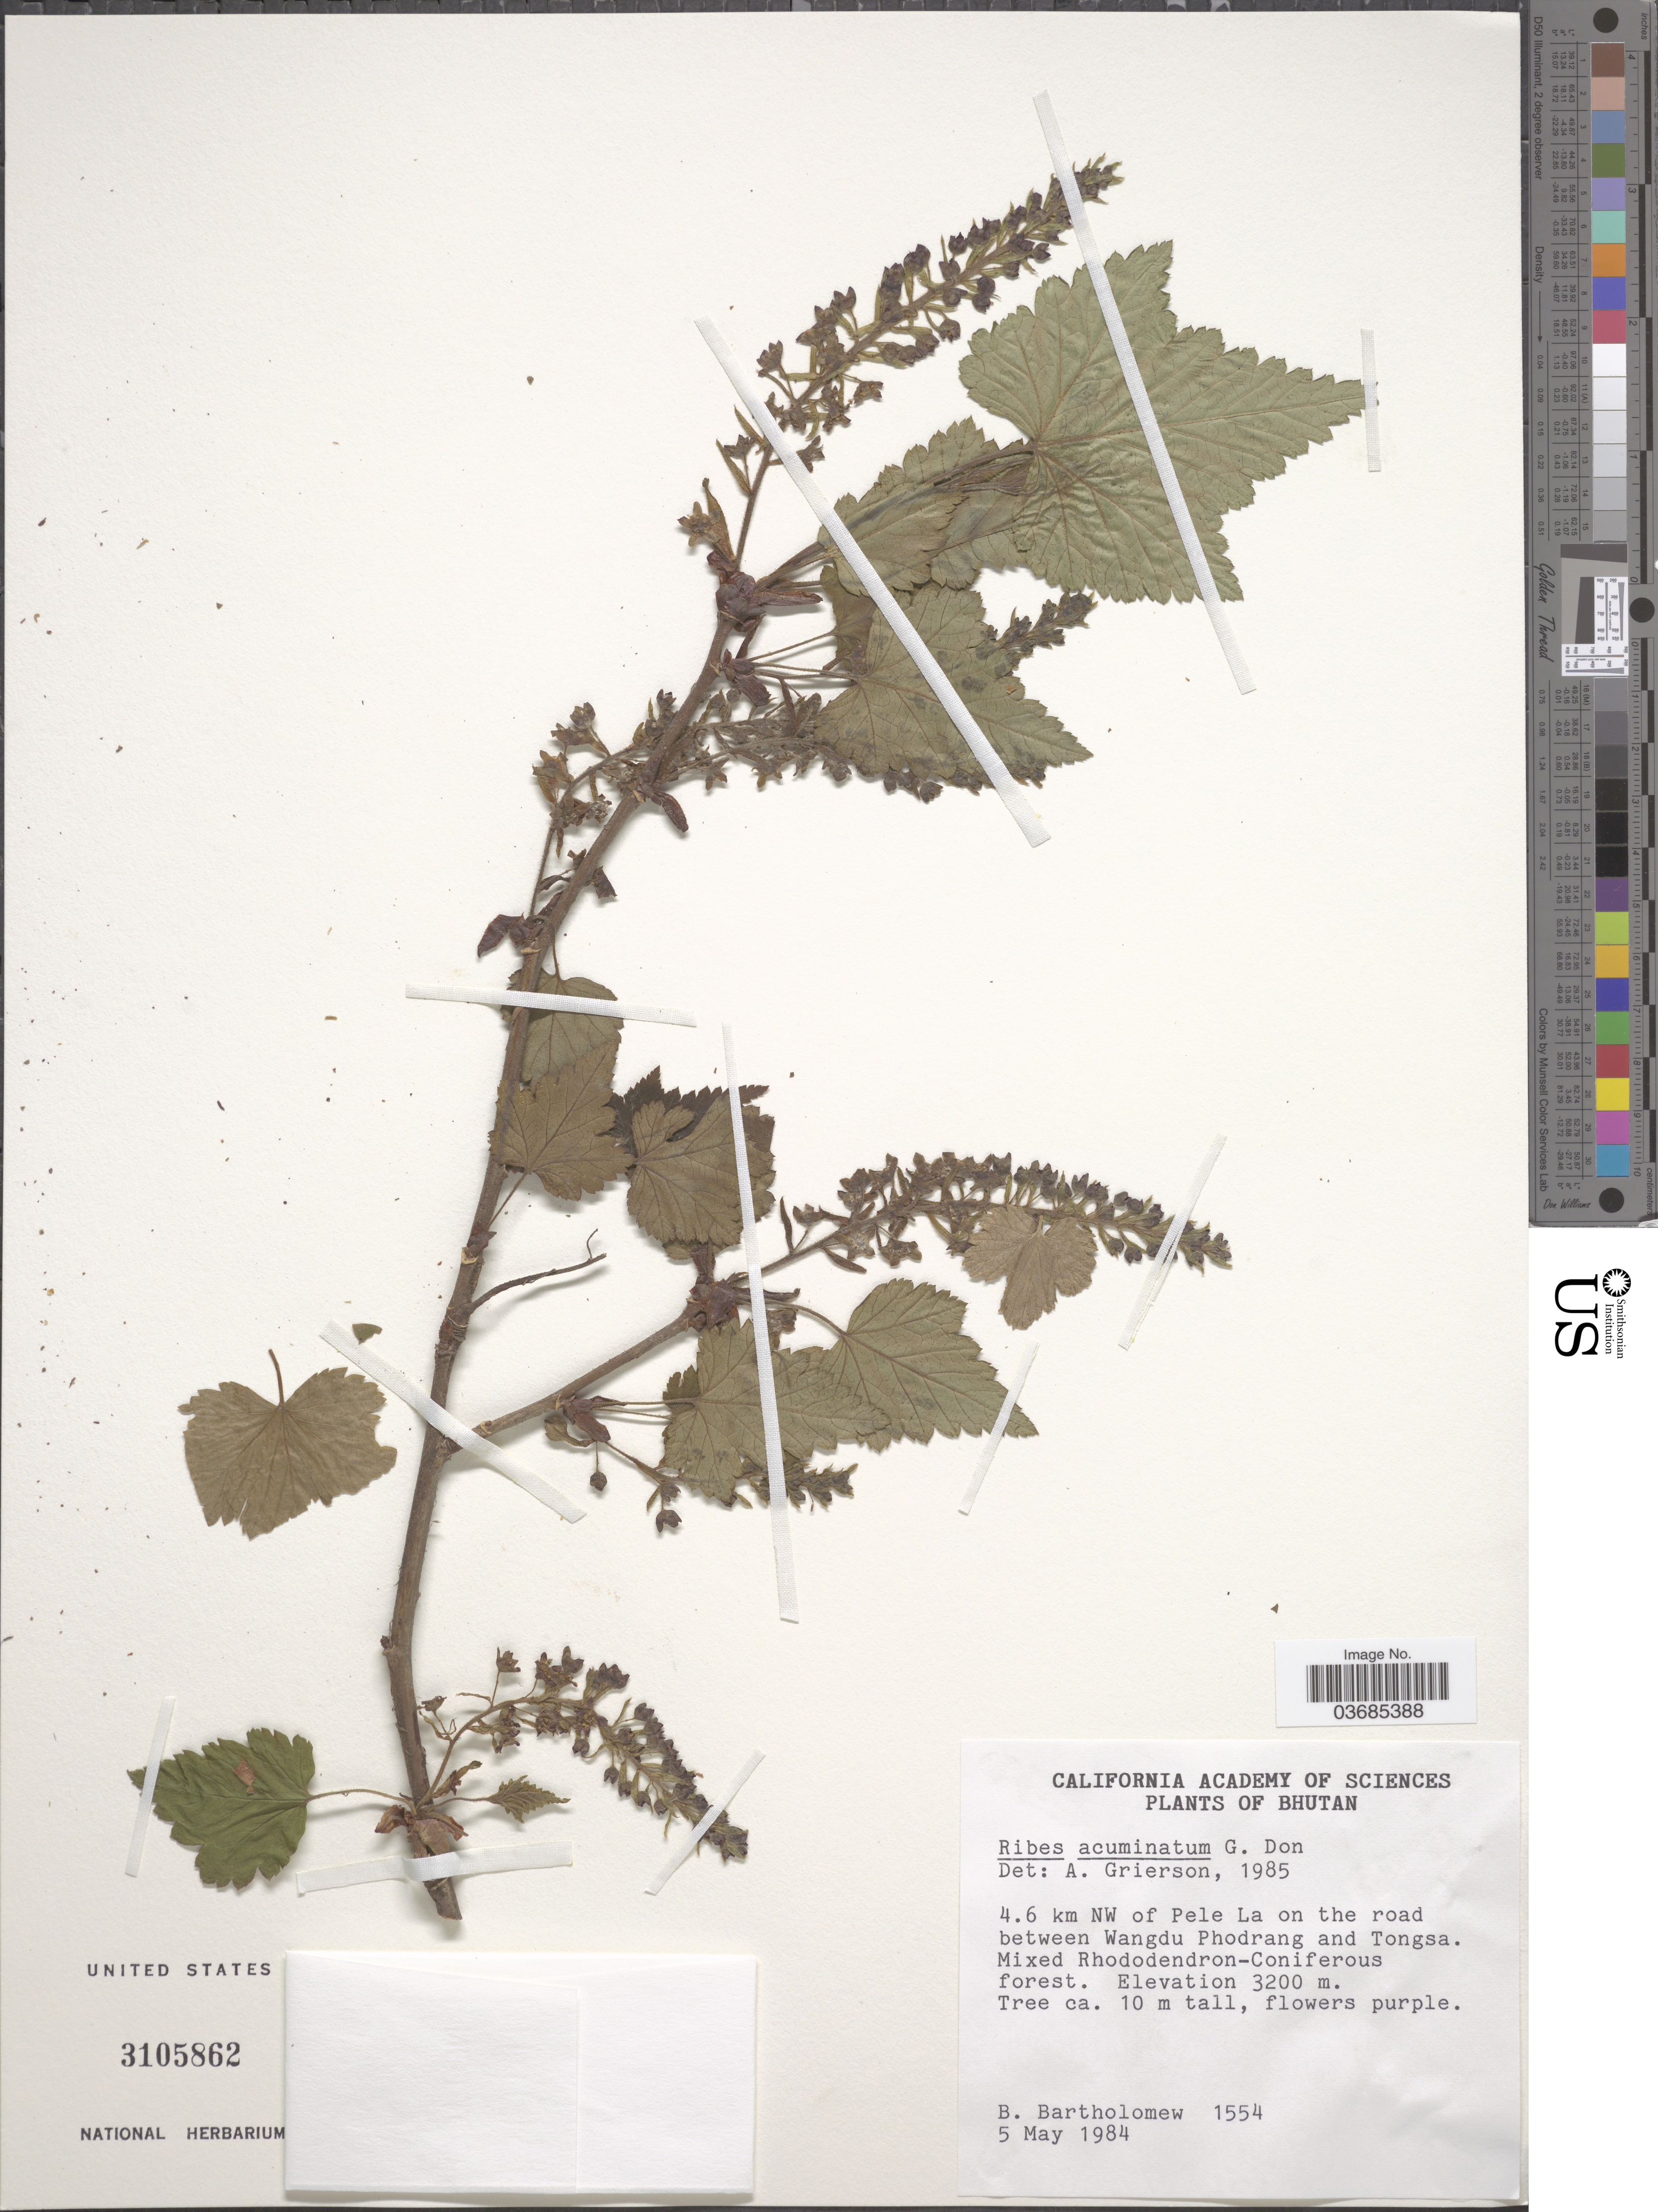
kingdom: Plantae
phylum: Tracheophyta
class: Magnoliopsida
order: Saxifragales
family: Grossulariaceae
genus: Ribes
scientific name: Ribes acuminatum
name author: Wall. ex G. Don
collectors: B. Bartholomew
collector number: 1554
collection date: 1984-05-05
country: Bhutan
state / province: Wangdue Phodrang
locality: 4.6 km NW of Pele La on the road between Wangdu Phodrang ang Tongsa.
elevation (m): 3200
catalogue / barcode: US 3105862